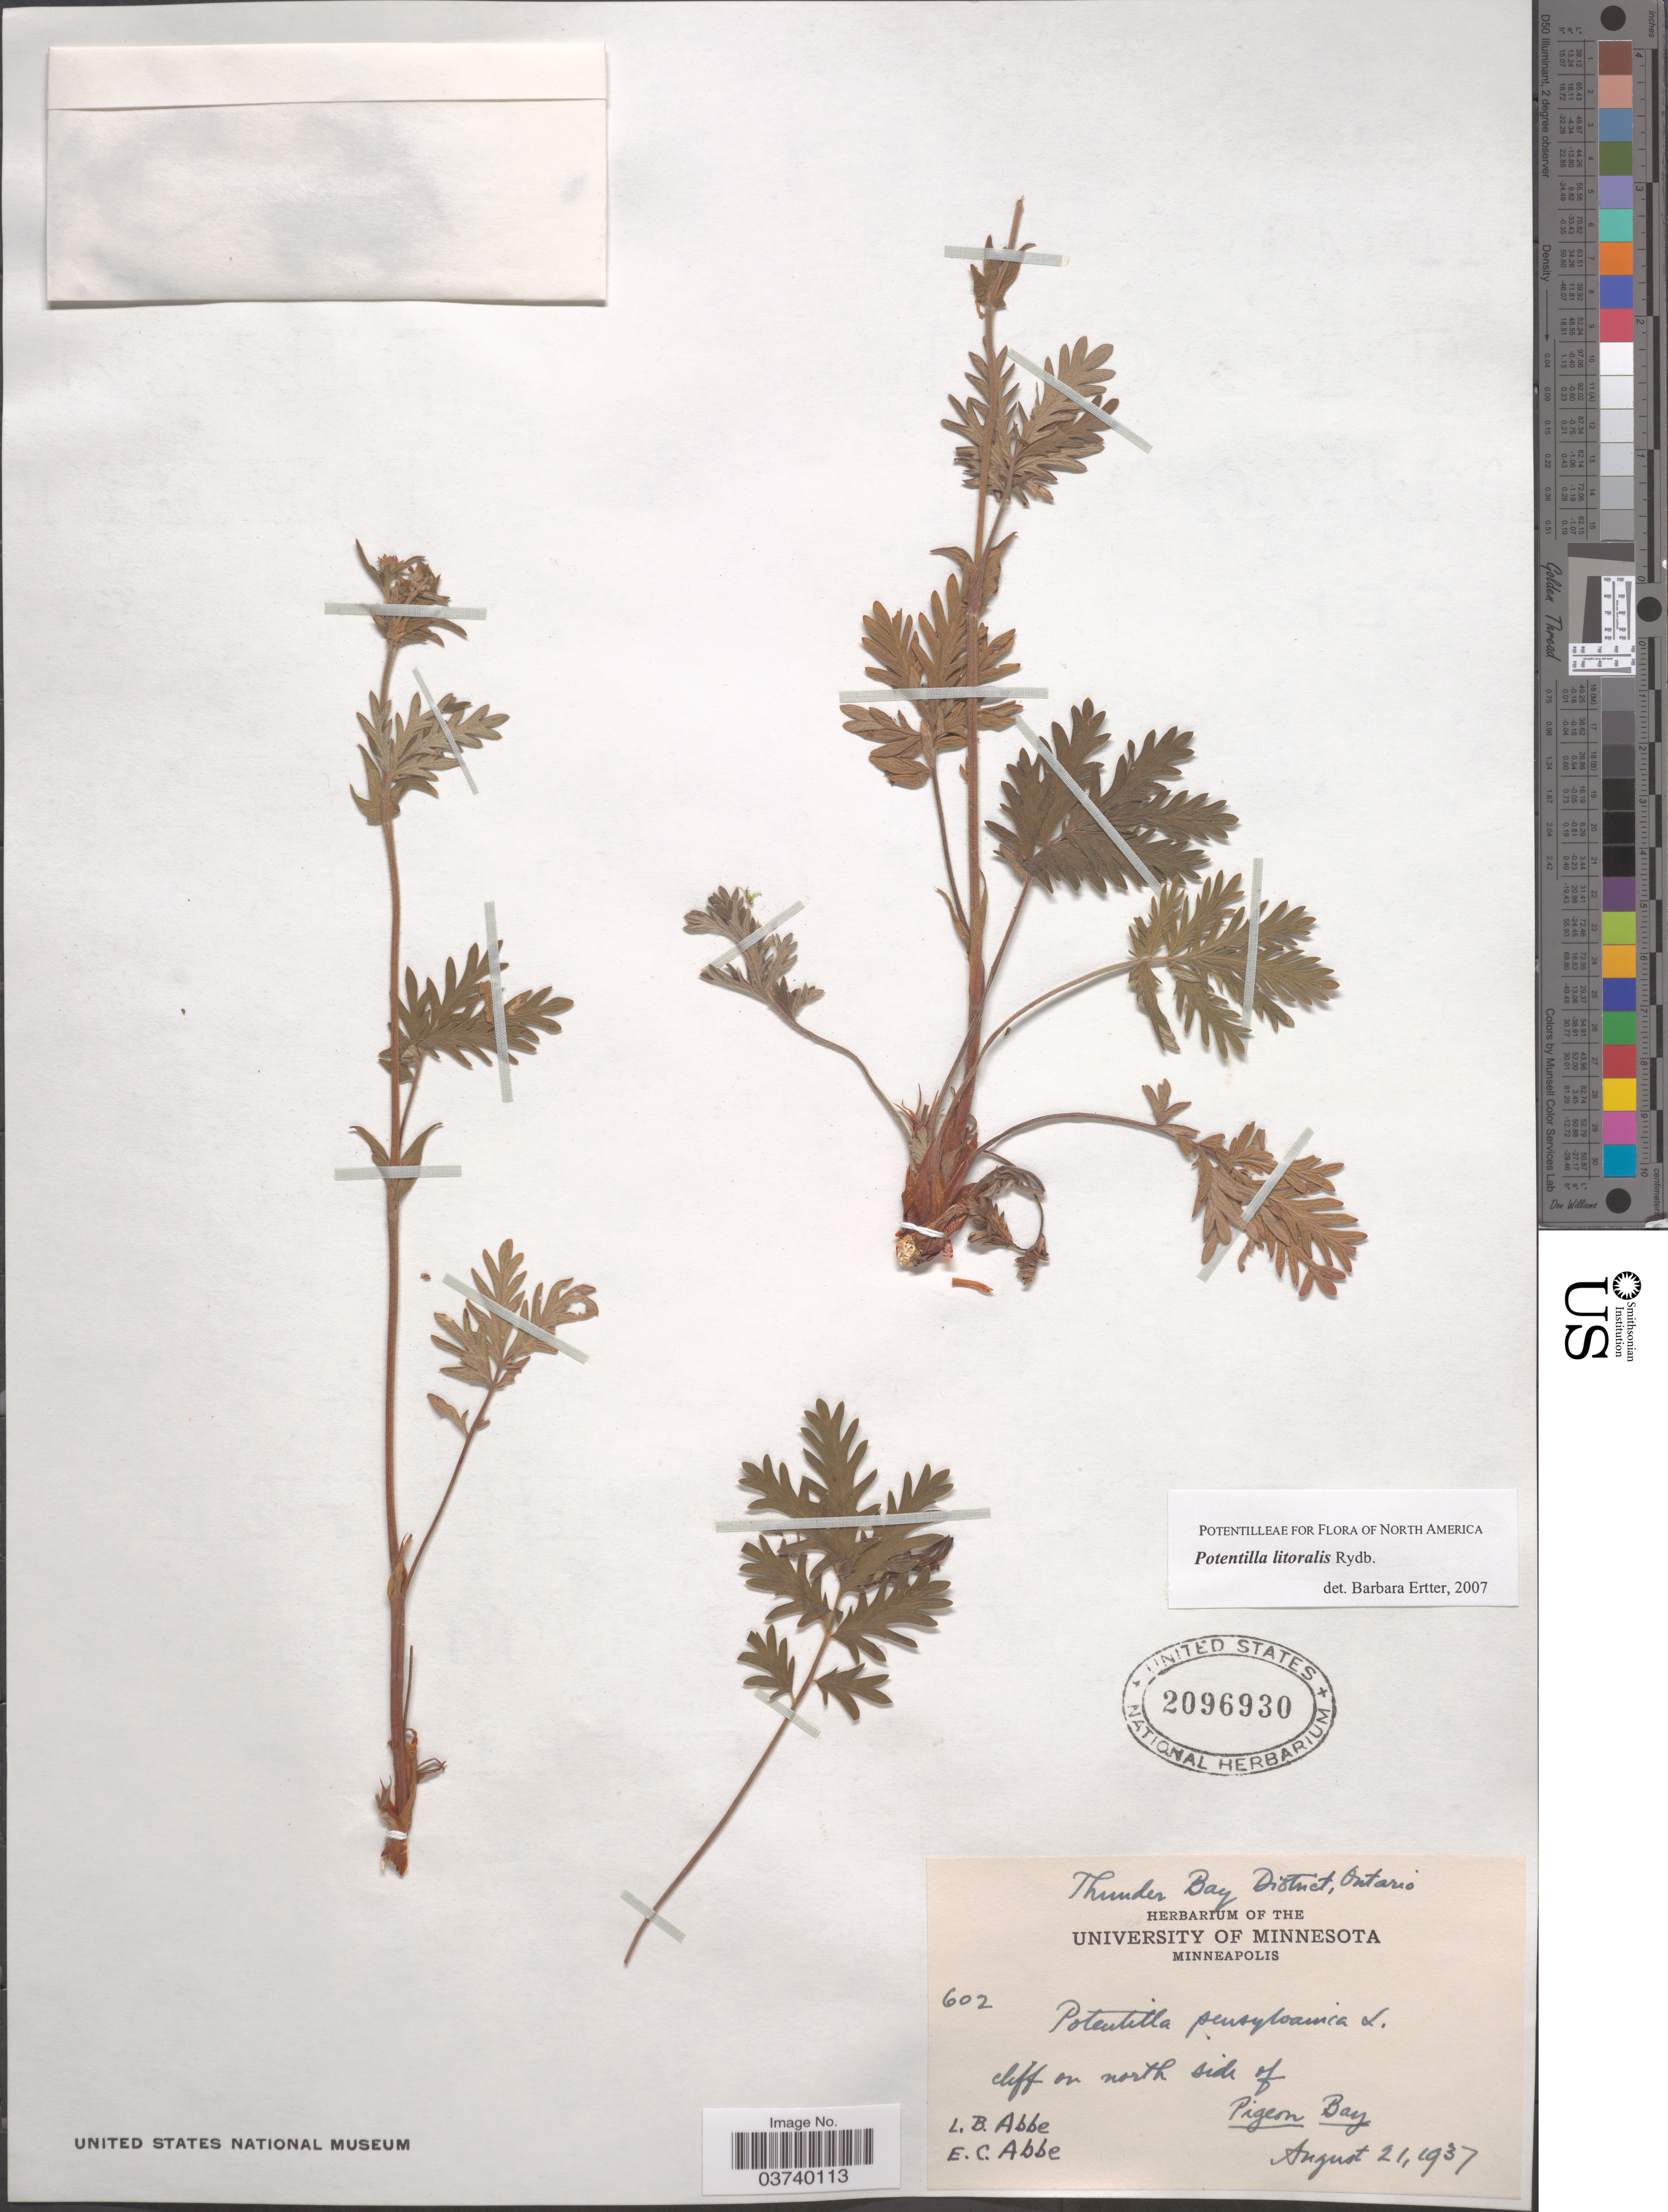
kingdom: Plantae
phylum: Tracheophyta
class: Magnoliopsida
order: Rosales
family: Rosaceae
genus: Potentilla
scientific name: Potentilla litoralis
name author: Rydb.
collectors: L. B. Abbe & E. C. Abbe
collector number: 602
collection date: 1937-08-21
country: Canada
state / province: Ontario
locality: Thunder Bay District. Cliff on north side of Pigeon Bay.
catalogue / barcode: US 2096930